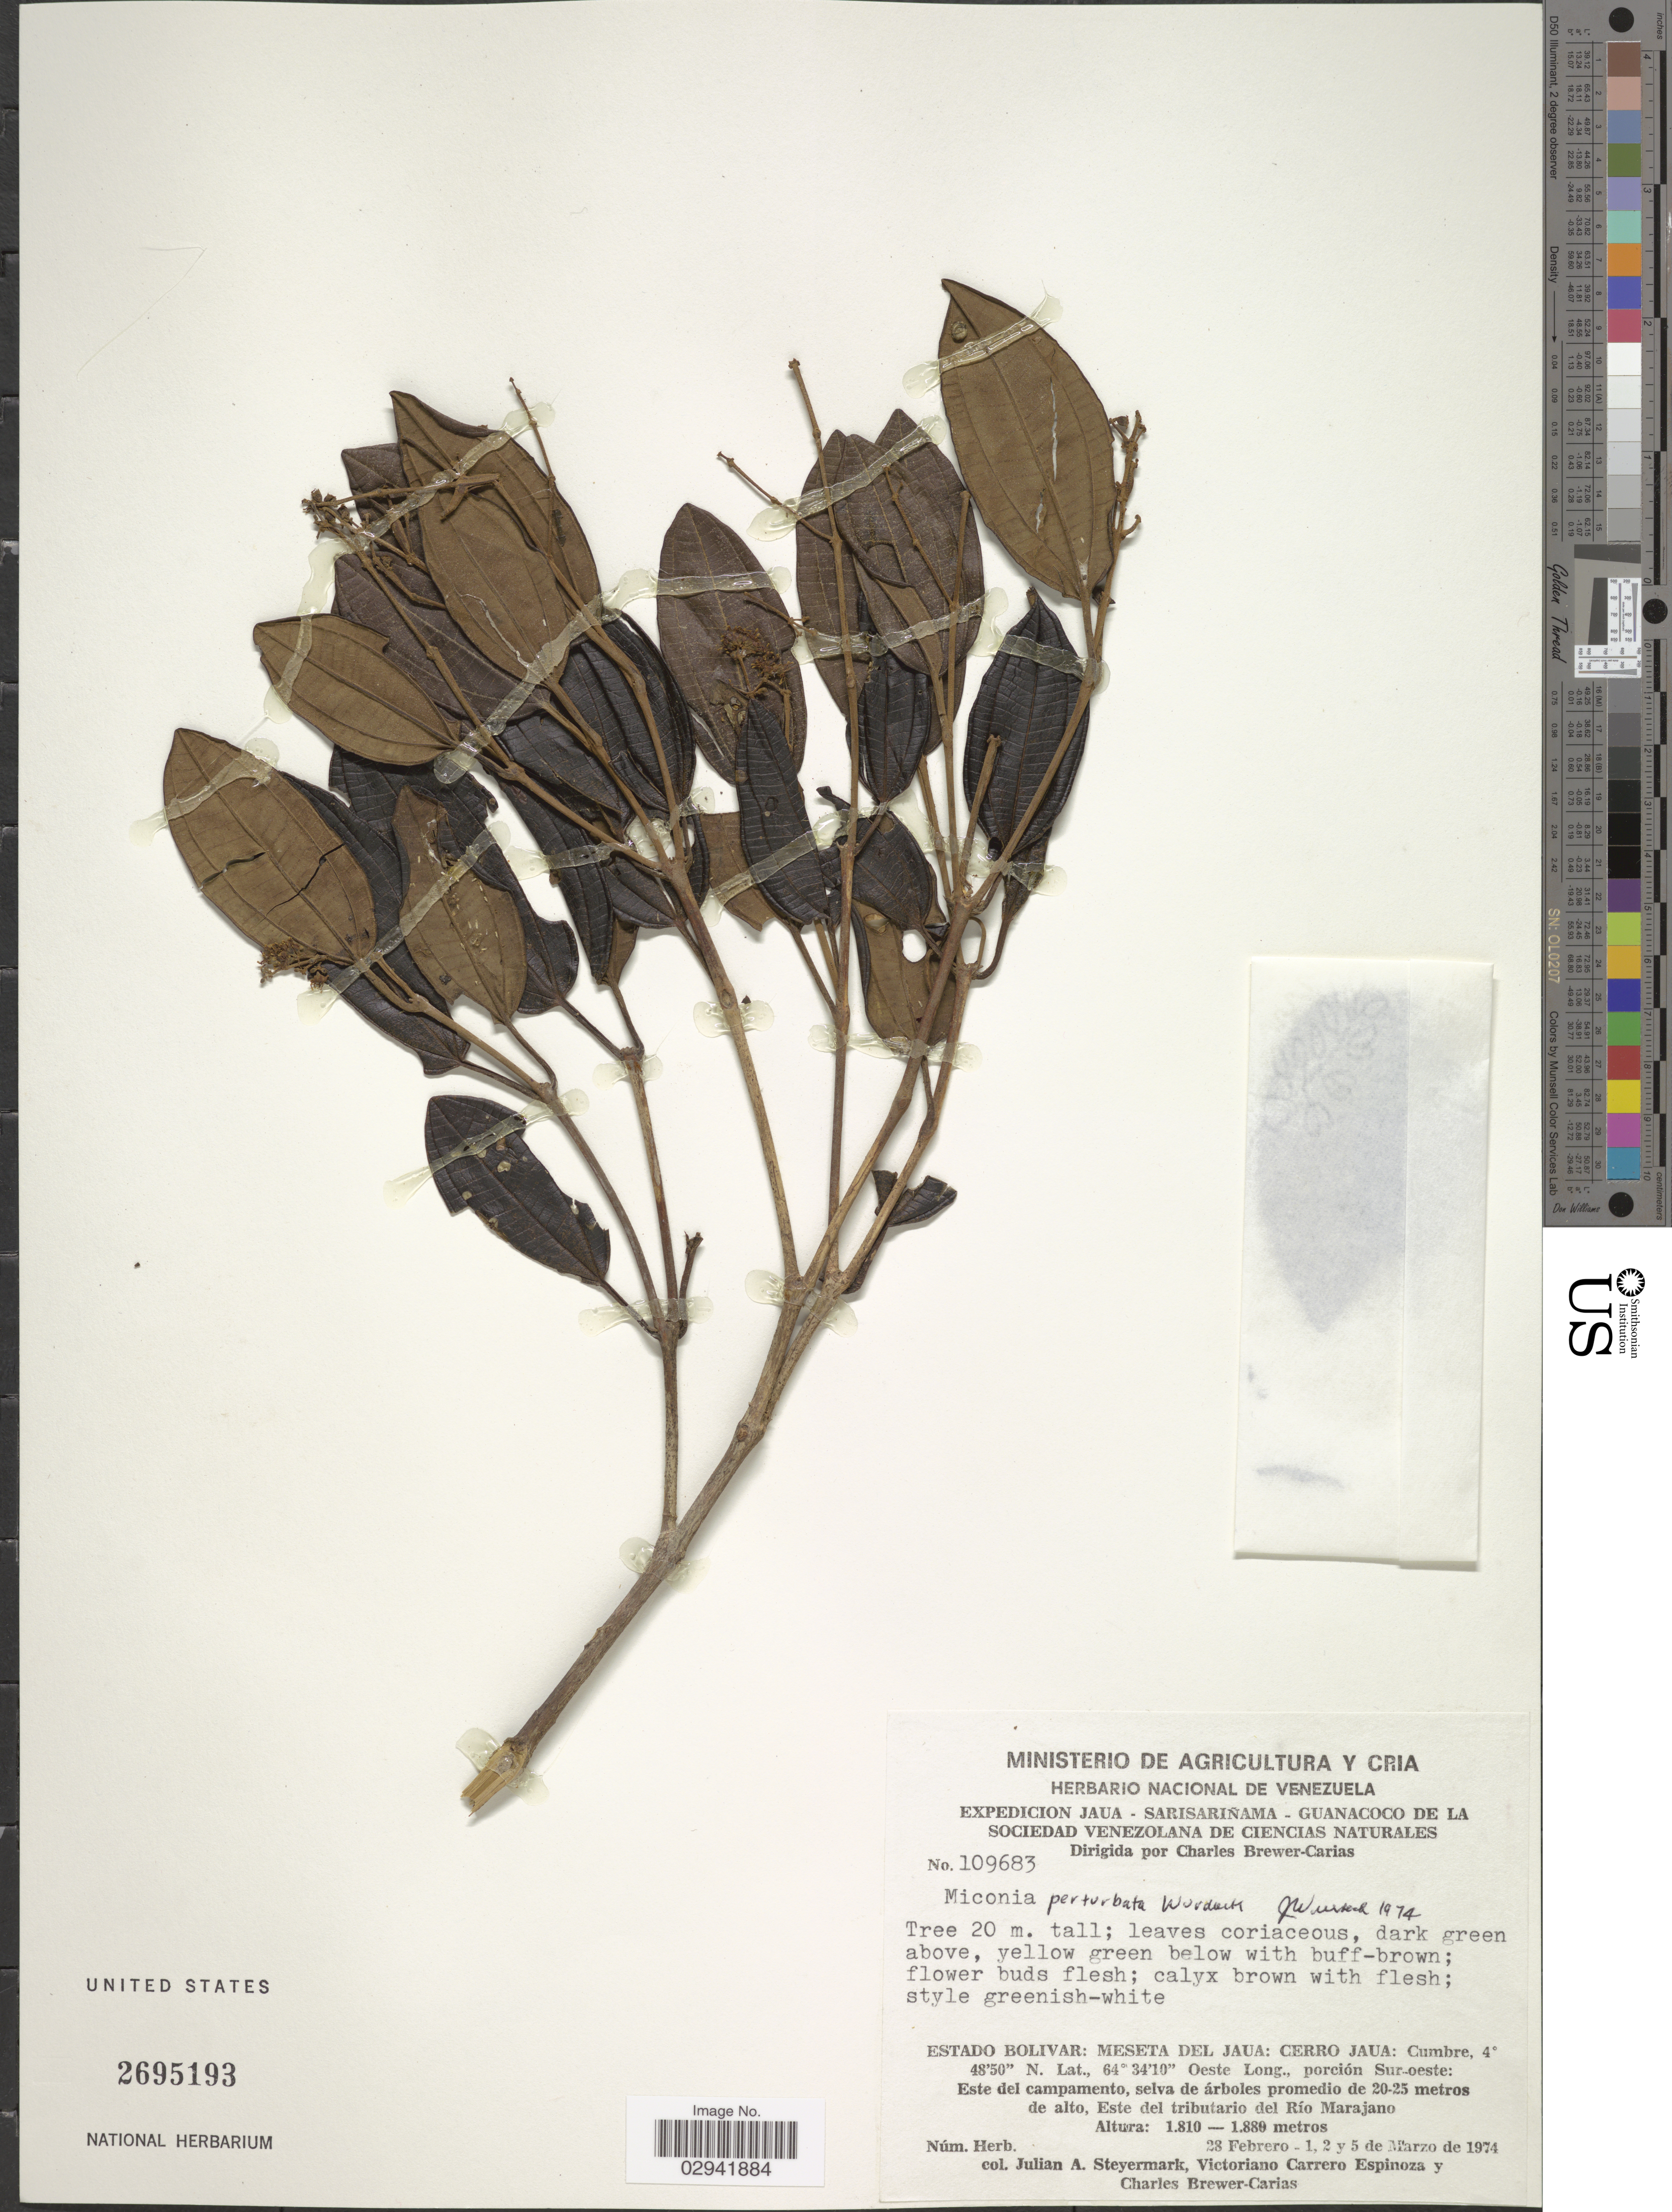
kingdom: Plantae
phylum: Tracheophyta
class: Magnoliopsida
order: Myrtales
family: Melastomataceae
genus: Miconia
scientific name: Miconia perturbata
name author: Wurdack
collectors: J. Steyermark, V. Carreño E. & C. Brewer-Carias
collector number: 109683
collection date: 1974-02-28/1974-03-05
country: Venezuela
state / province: Bolivar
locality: Meseta del Jaua: Cerro Jaua: Cumbre, porción Sur-oeste: Este del campamento, selva de árboles promedio de 20-25 metros de alto, Este del tributario del Río Marajano.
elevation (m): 1810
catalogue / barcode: US 2695193